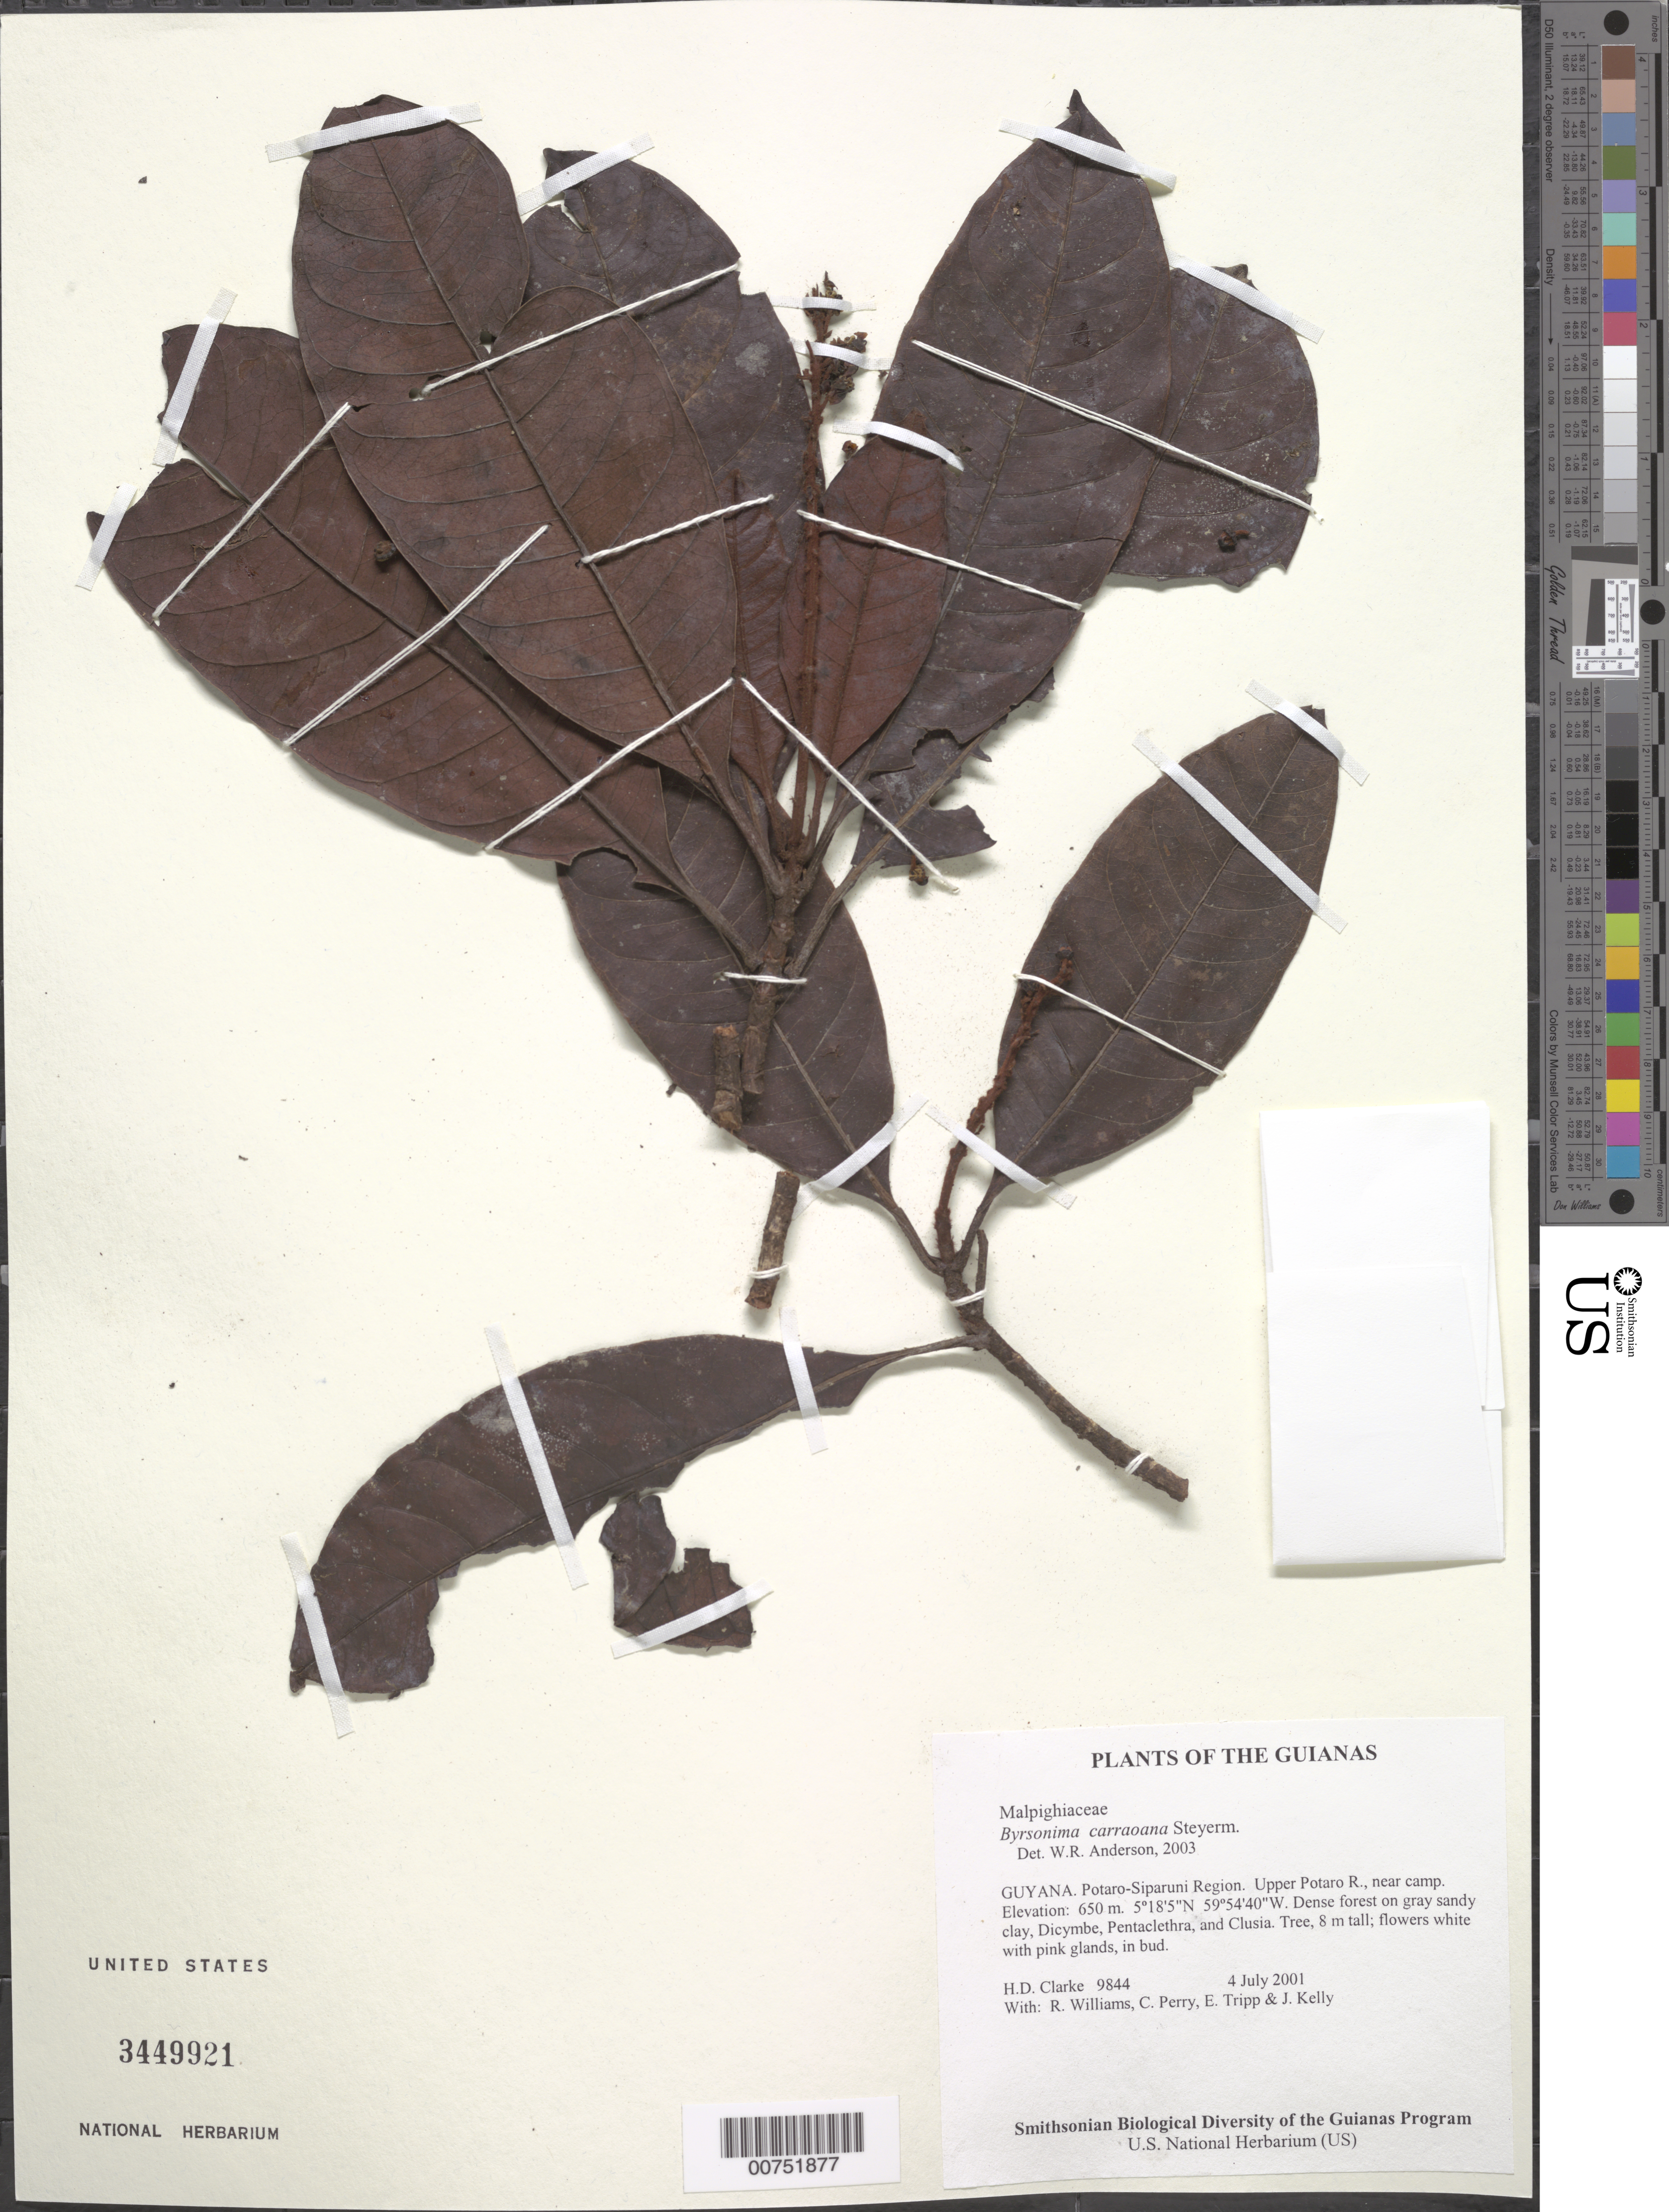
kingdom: Plantae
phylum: Tracheophyta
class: Magnoliopsida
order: Malpighiales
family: Malpighiaceae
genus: Byrsonima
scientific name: Byrsonima carraoana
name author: Steyerm.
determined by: Anderson, W. R., (MICH), University of Michigan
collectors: H. D. Clarke, R. Williams, C. Perry, E. Tripp & J. Kelly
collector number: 9844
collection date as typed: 4 July 2001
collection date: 2001-07-04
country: Guyana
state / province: Potaro-Siparuni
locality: Upper Potaro R., near camp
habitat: Dense forest on gray sandy clay, Dicymbe, Pentaclethra, and Clusia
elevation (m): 650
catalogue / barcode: US 3449921